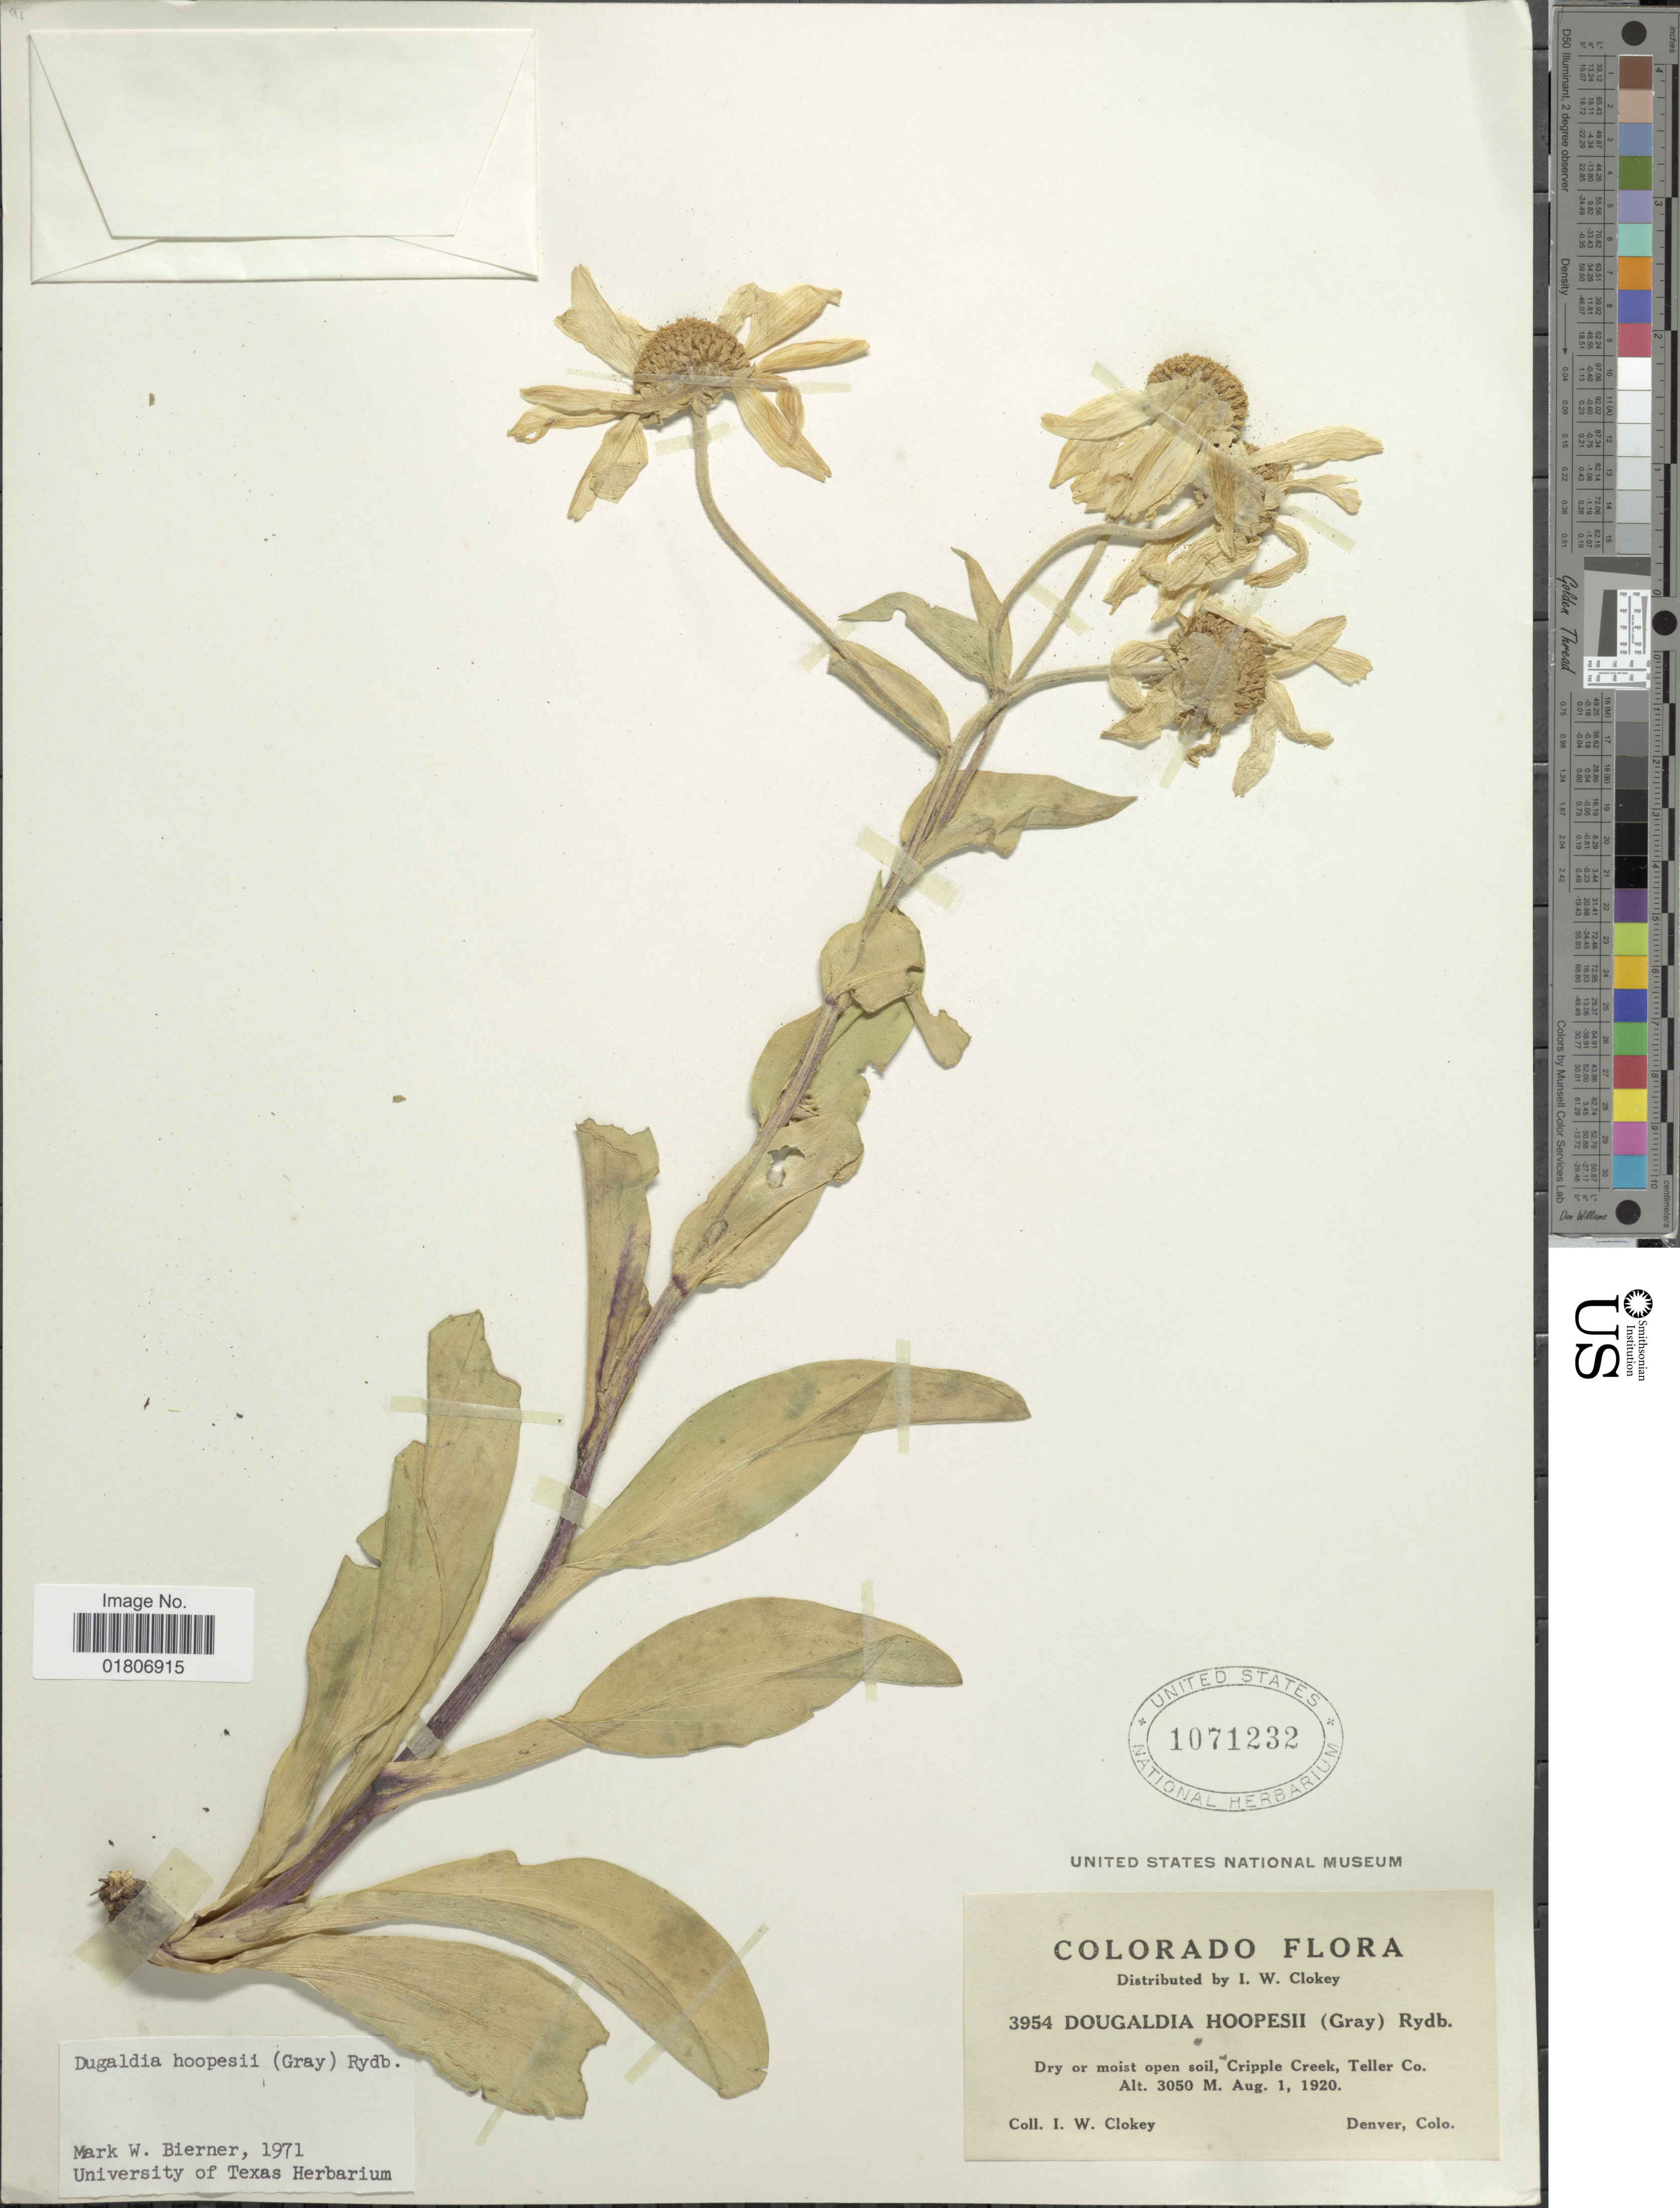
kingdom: Plantae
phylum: Tracheophyta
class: Magnoliopsida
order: Asterales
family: Asteraceae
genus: Dugaldia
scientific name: Dugaldia hoopesii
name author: (A. Gray) Rydb.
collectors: I. W. Clokey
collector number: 3954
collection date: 1920-08-01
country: United States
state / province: Colorado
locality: Cripple Creek, Teller Co.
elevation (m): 3050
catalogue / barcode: US 1071232